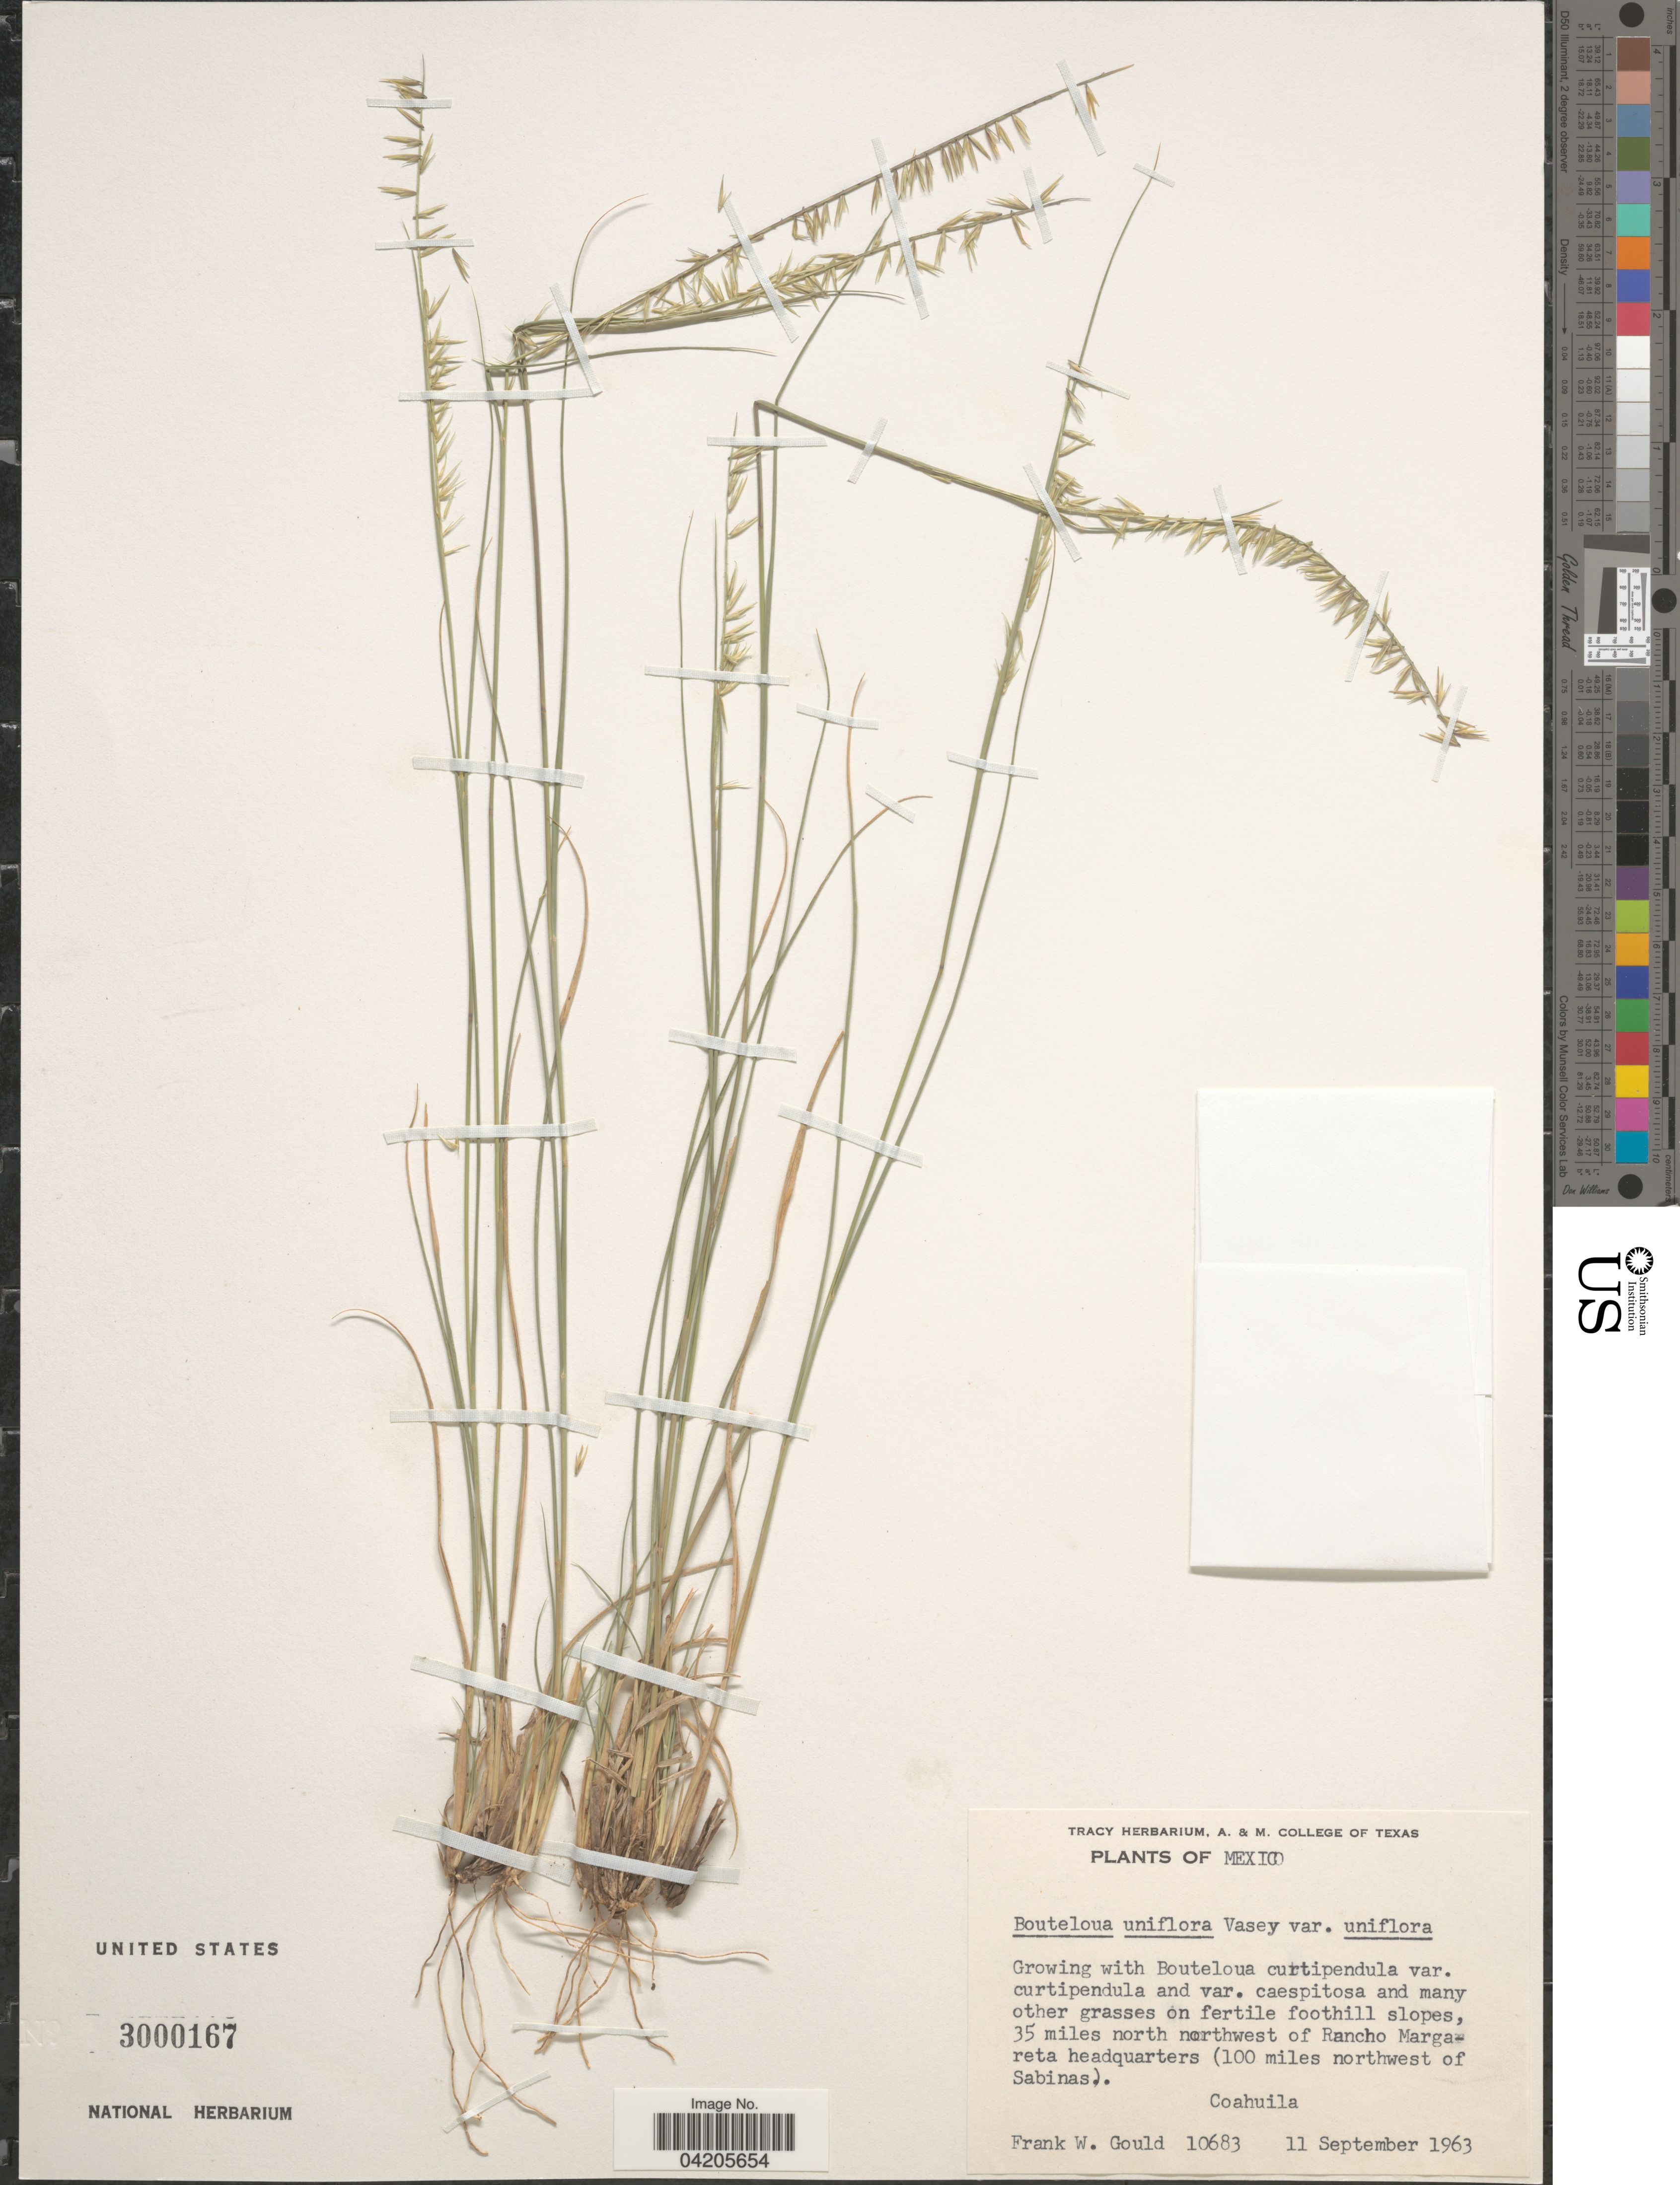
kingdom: Plantae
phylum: Tracheophyta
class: Liliopsida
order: Poales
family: Poaceae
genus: Bouteloua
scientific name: Bouteloua uniflora var. uniflora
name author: Vasey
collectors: F. W. Gould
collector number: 10683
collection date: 1963-09-11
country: Mexico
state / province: Coahuila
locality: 35 miles north northwest of Rancho Margareta headquarters (100 miles northwest of Sabinas).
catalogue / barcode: US 3000167